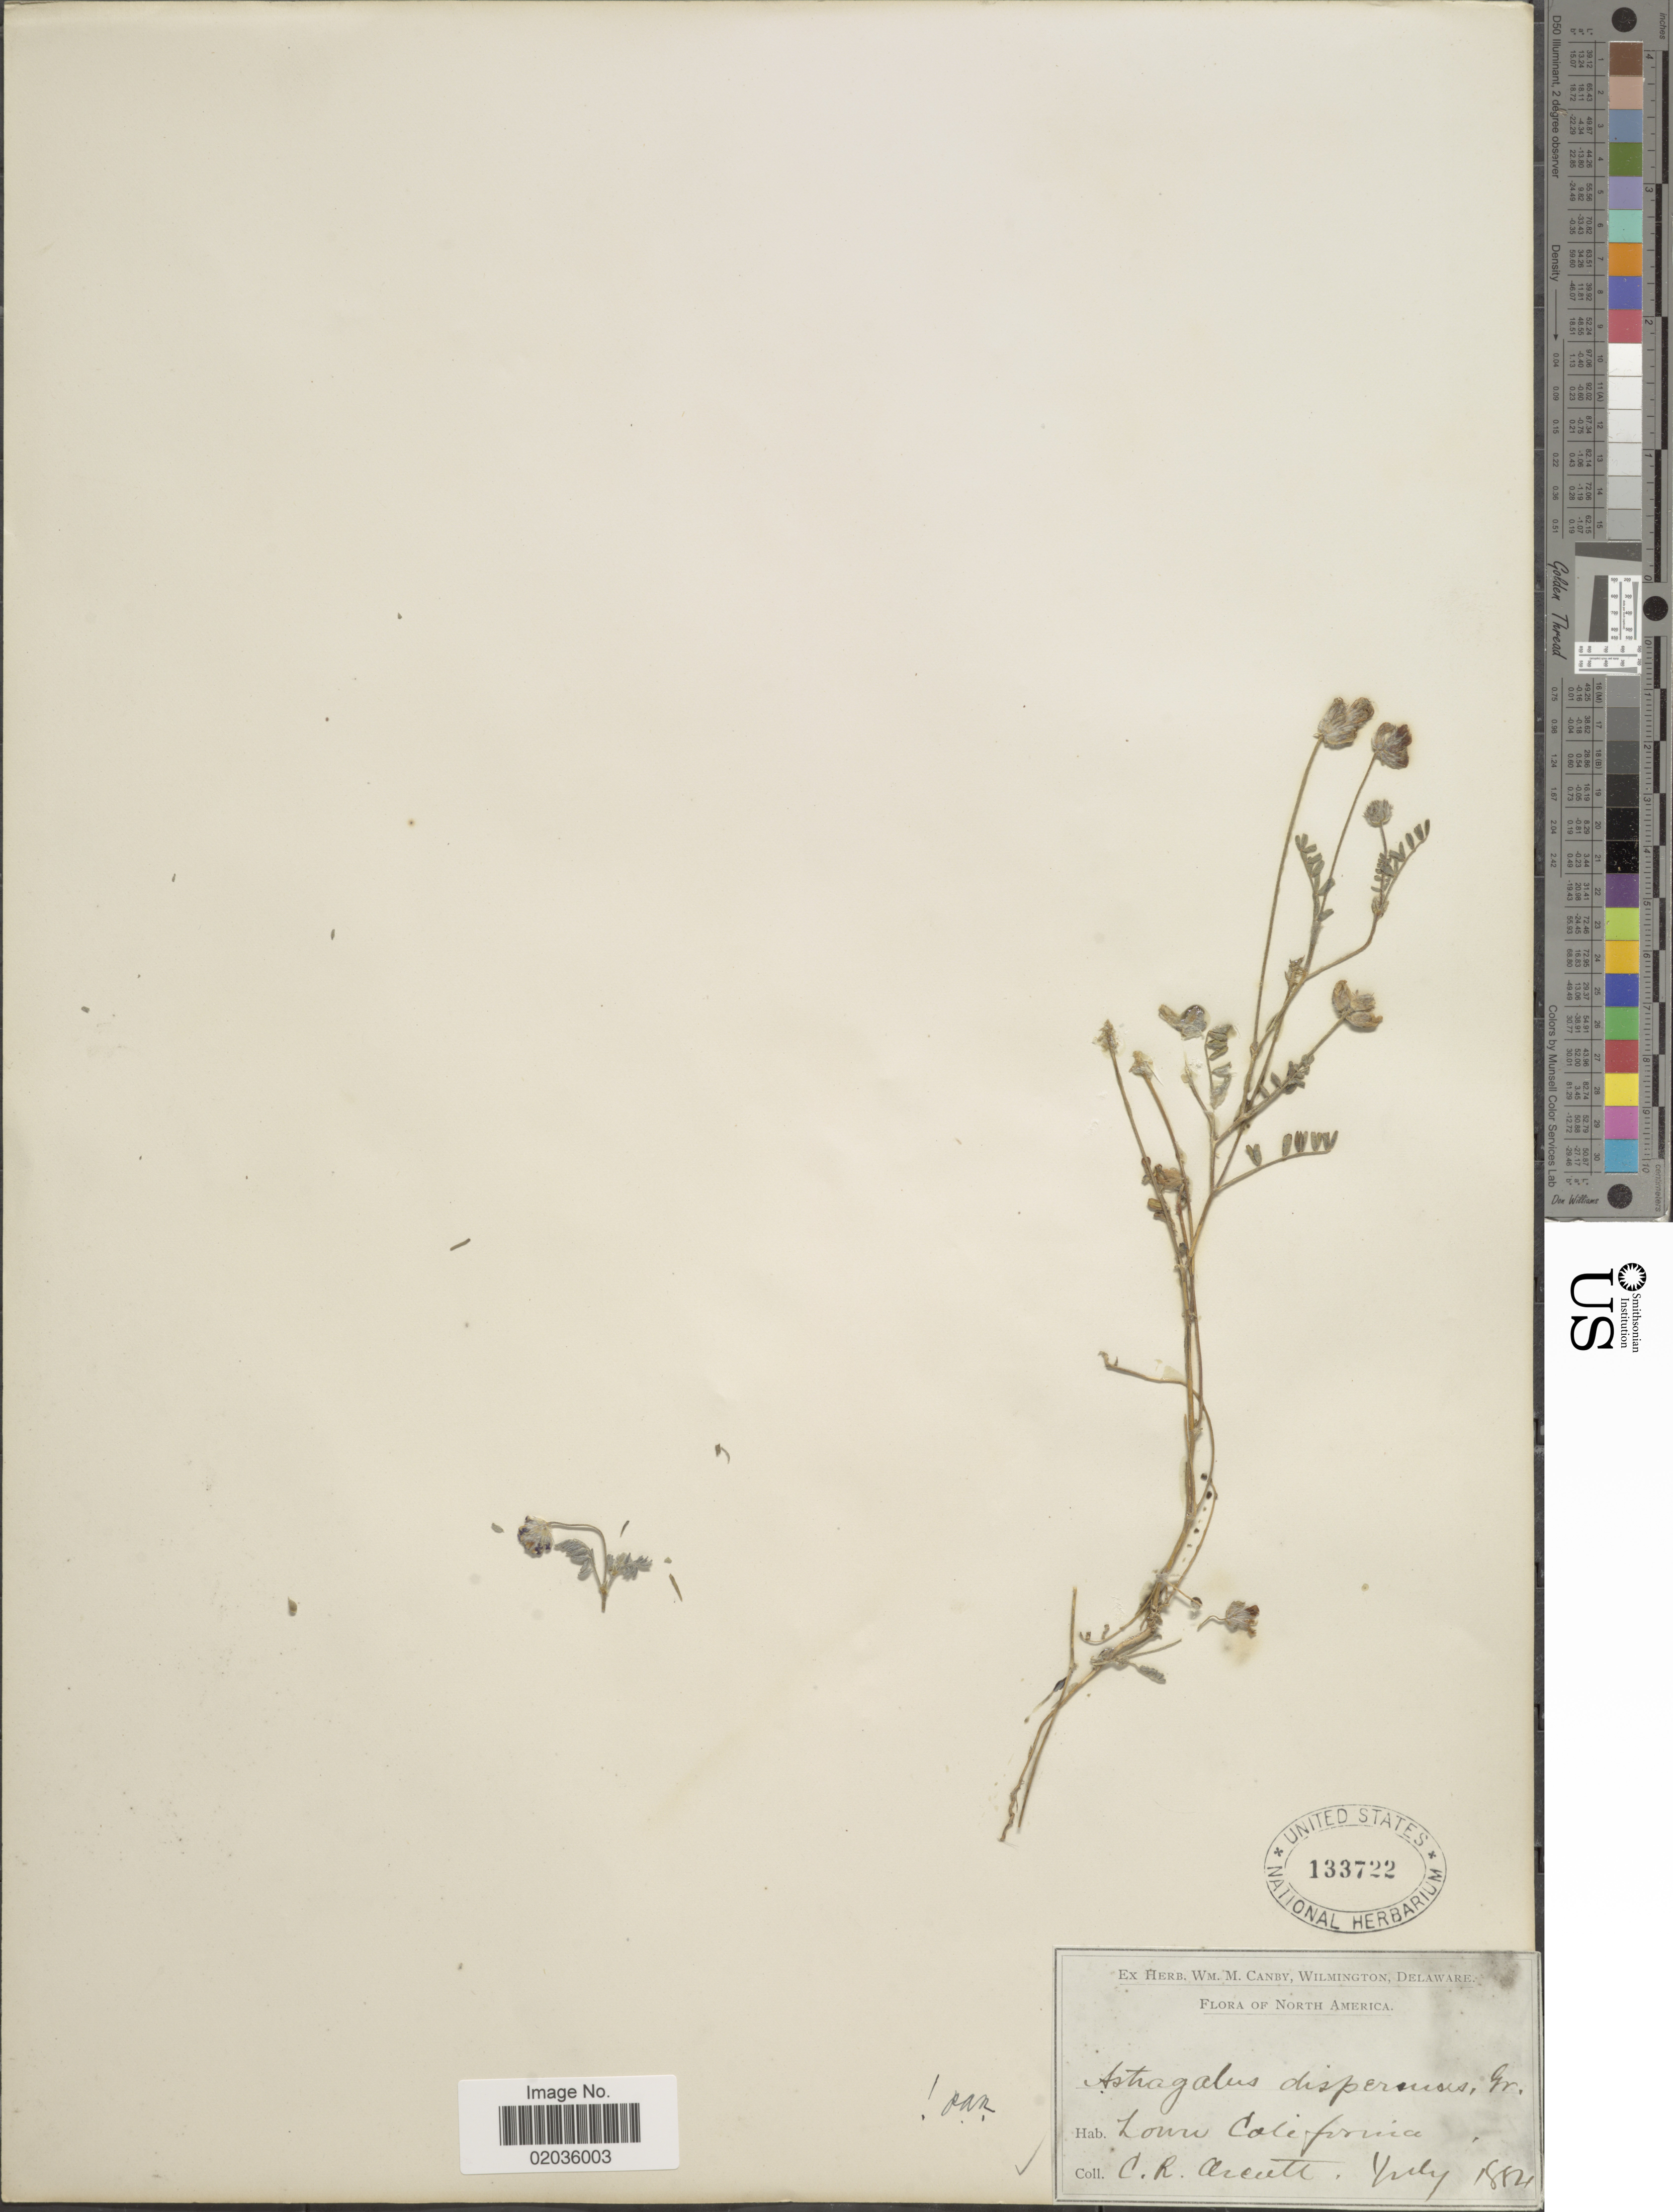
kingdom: Plantae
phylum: Tracheophyta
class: Magnoliopsida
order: Fabales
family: Fabaceae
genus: Astragalus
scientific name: Astragalus didymocarpus var. dispermus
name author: (A. Gray) Jeps.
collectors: C. R. Orcutt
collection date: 1884-07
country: Mexico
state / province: Baja California Norte / Baja California Sur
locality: Lower California.North America.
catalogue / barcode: US 133722